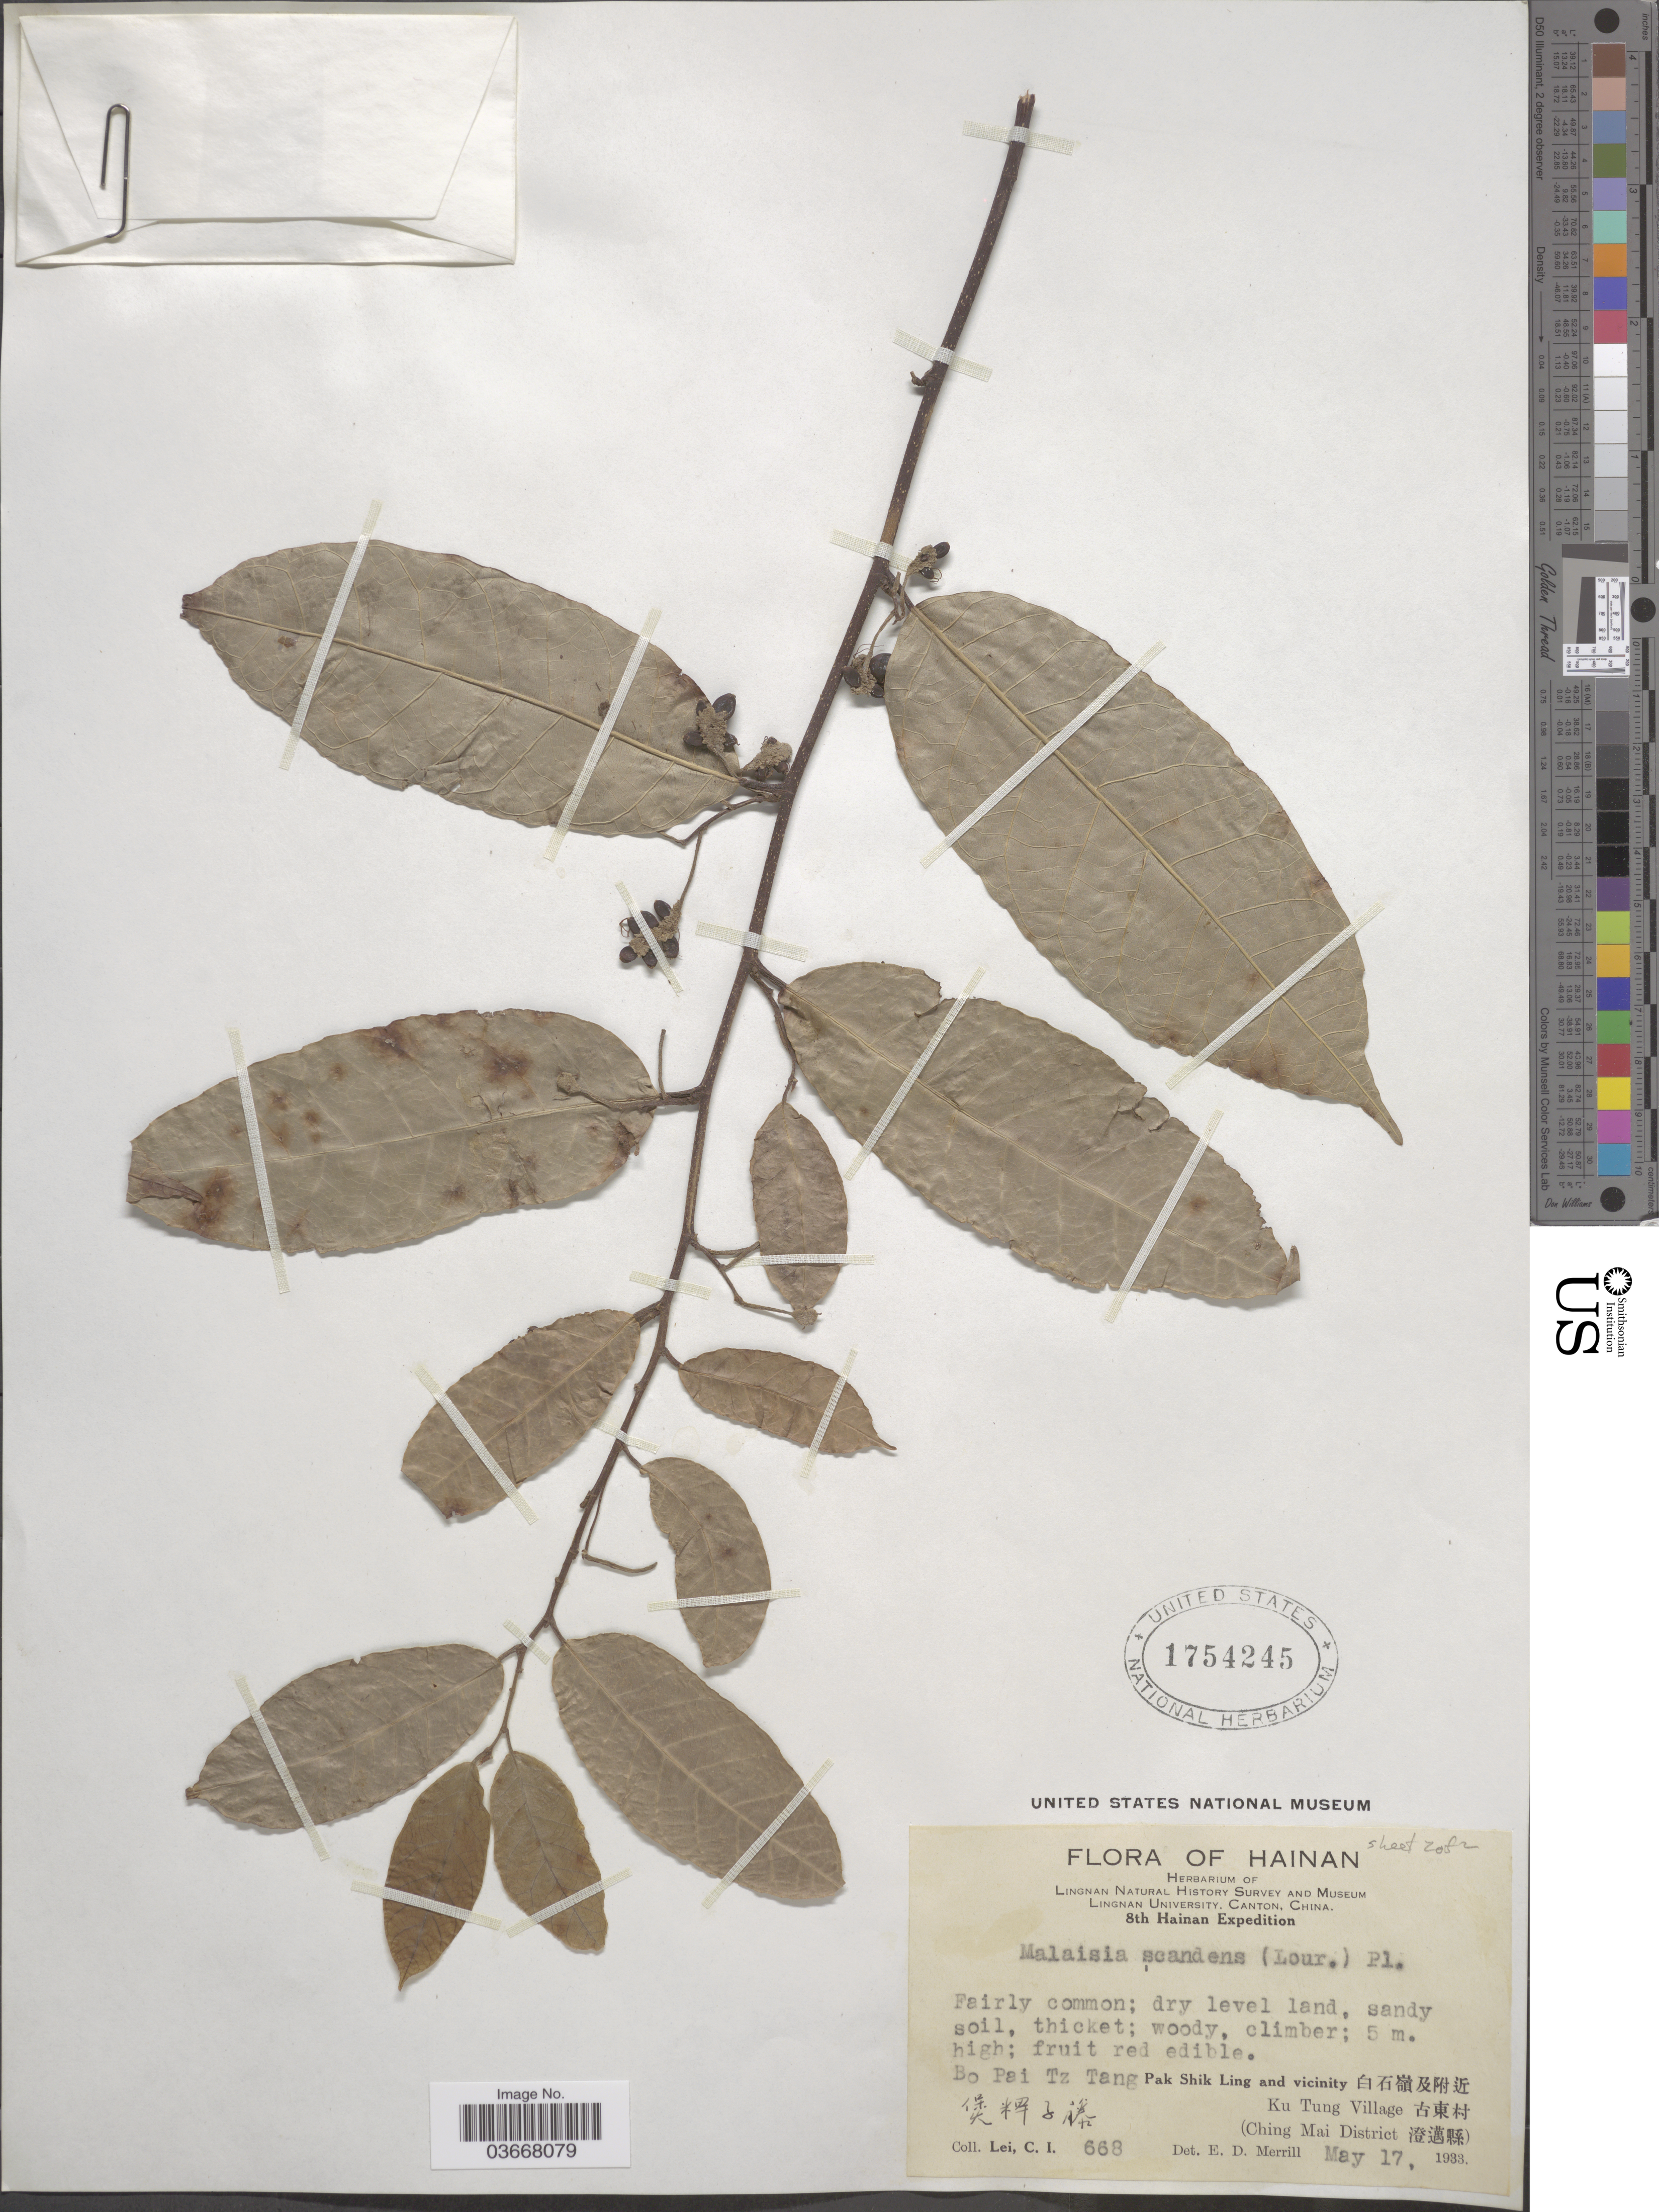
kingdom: Plantae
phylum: Tracheophyta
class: Magnoliopsida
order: Rosales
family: Moraceae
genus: Malaisia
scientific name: Malaisia scandens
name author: (Lour.) Planch.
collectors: C. I. Lei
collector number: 668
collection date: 1933-05-17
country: China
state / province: Hainan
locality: Pak Shik Ling and vicinity X. Ku Tung Village X (Ching Mai District X). Bo Pai Tz Tang.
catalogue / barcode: US 1754245